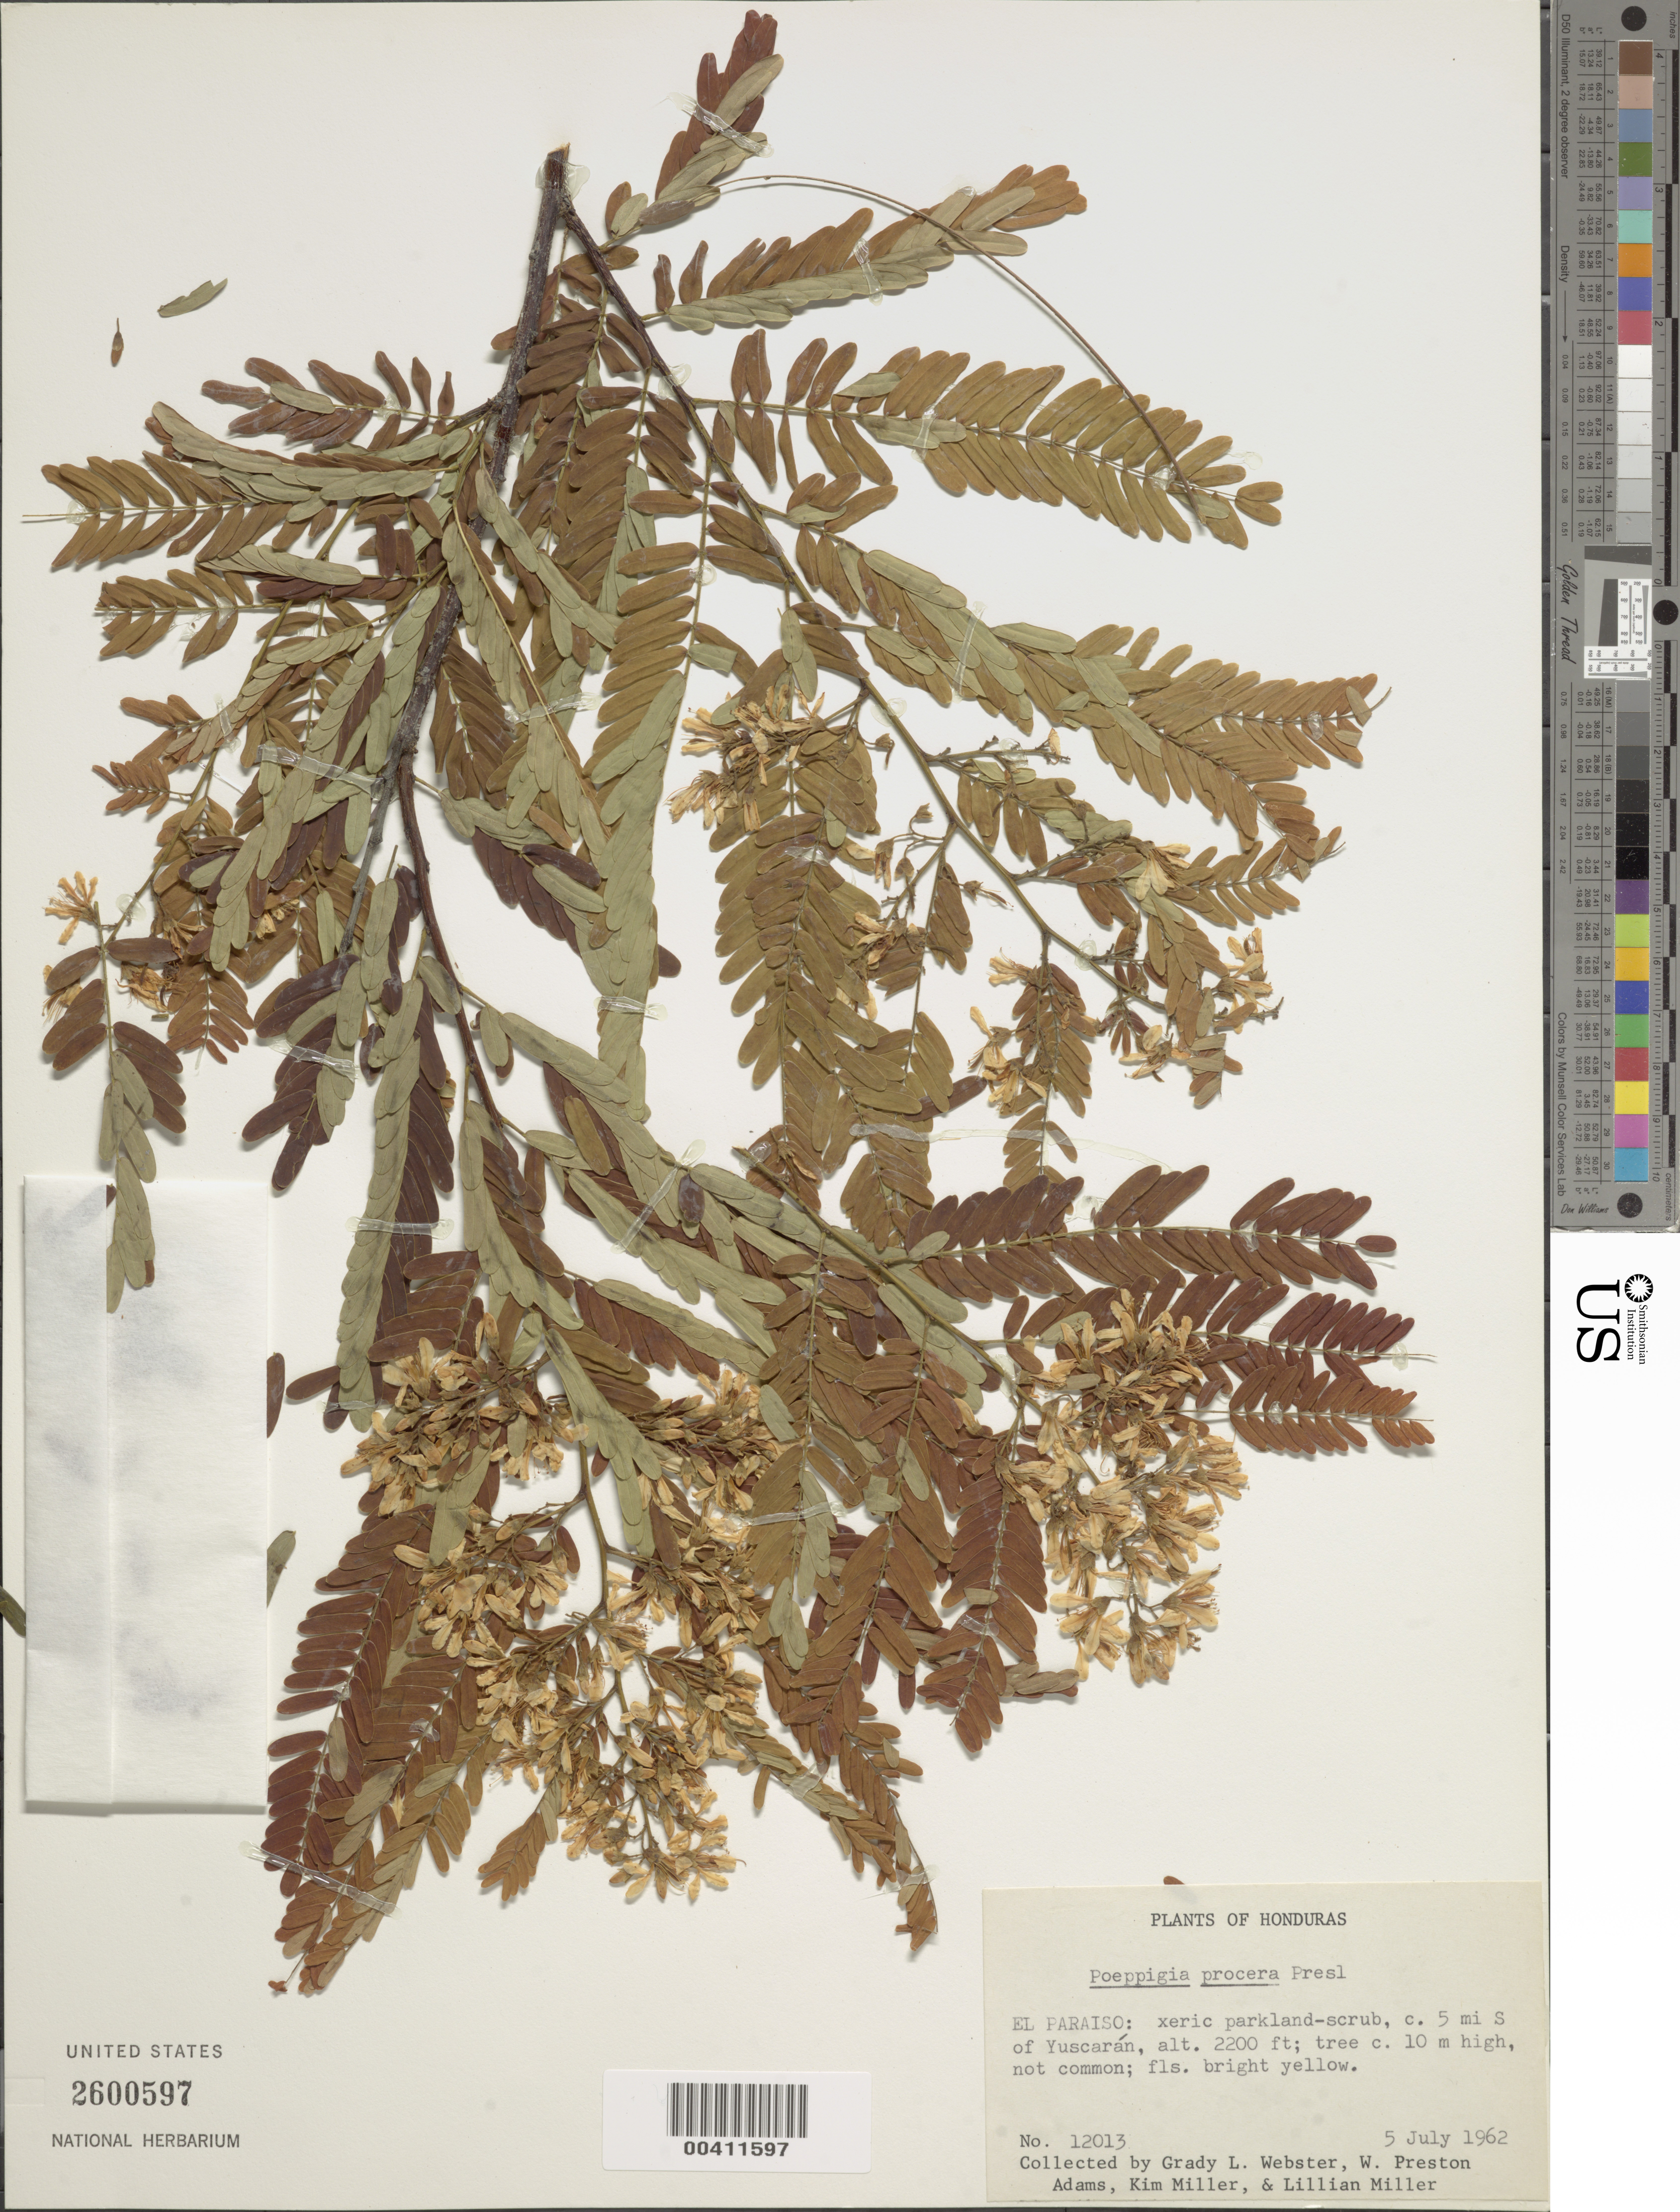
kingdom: Plantae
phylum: Tracheophyta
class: Magnoliopsida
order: Fabales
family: Fabaceae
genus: Poeppigia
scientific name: Poeppigia procera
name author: C. Presl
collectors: G. L. Webster, W. R. Adams, K. Miller & L. Miller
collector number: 12013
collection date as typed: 05 Jul 1962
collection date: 1962-07-05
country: Honduras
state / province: El Paraíso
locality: S of Yuscaran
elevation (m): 671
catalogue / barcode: US 2600597